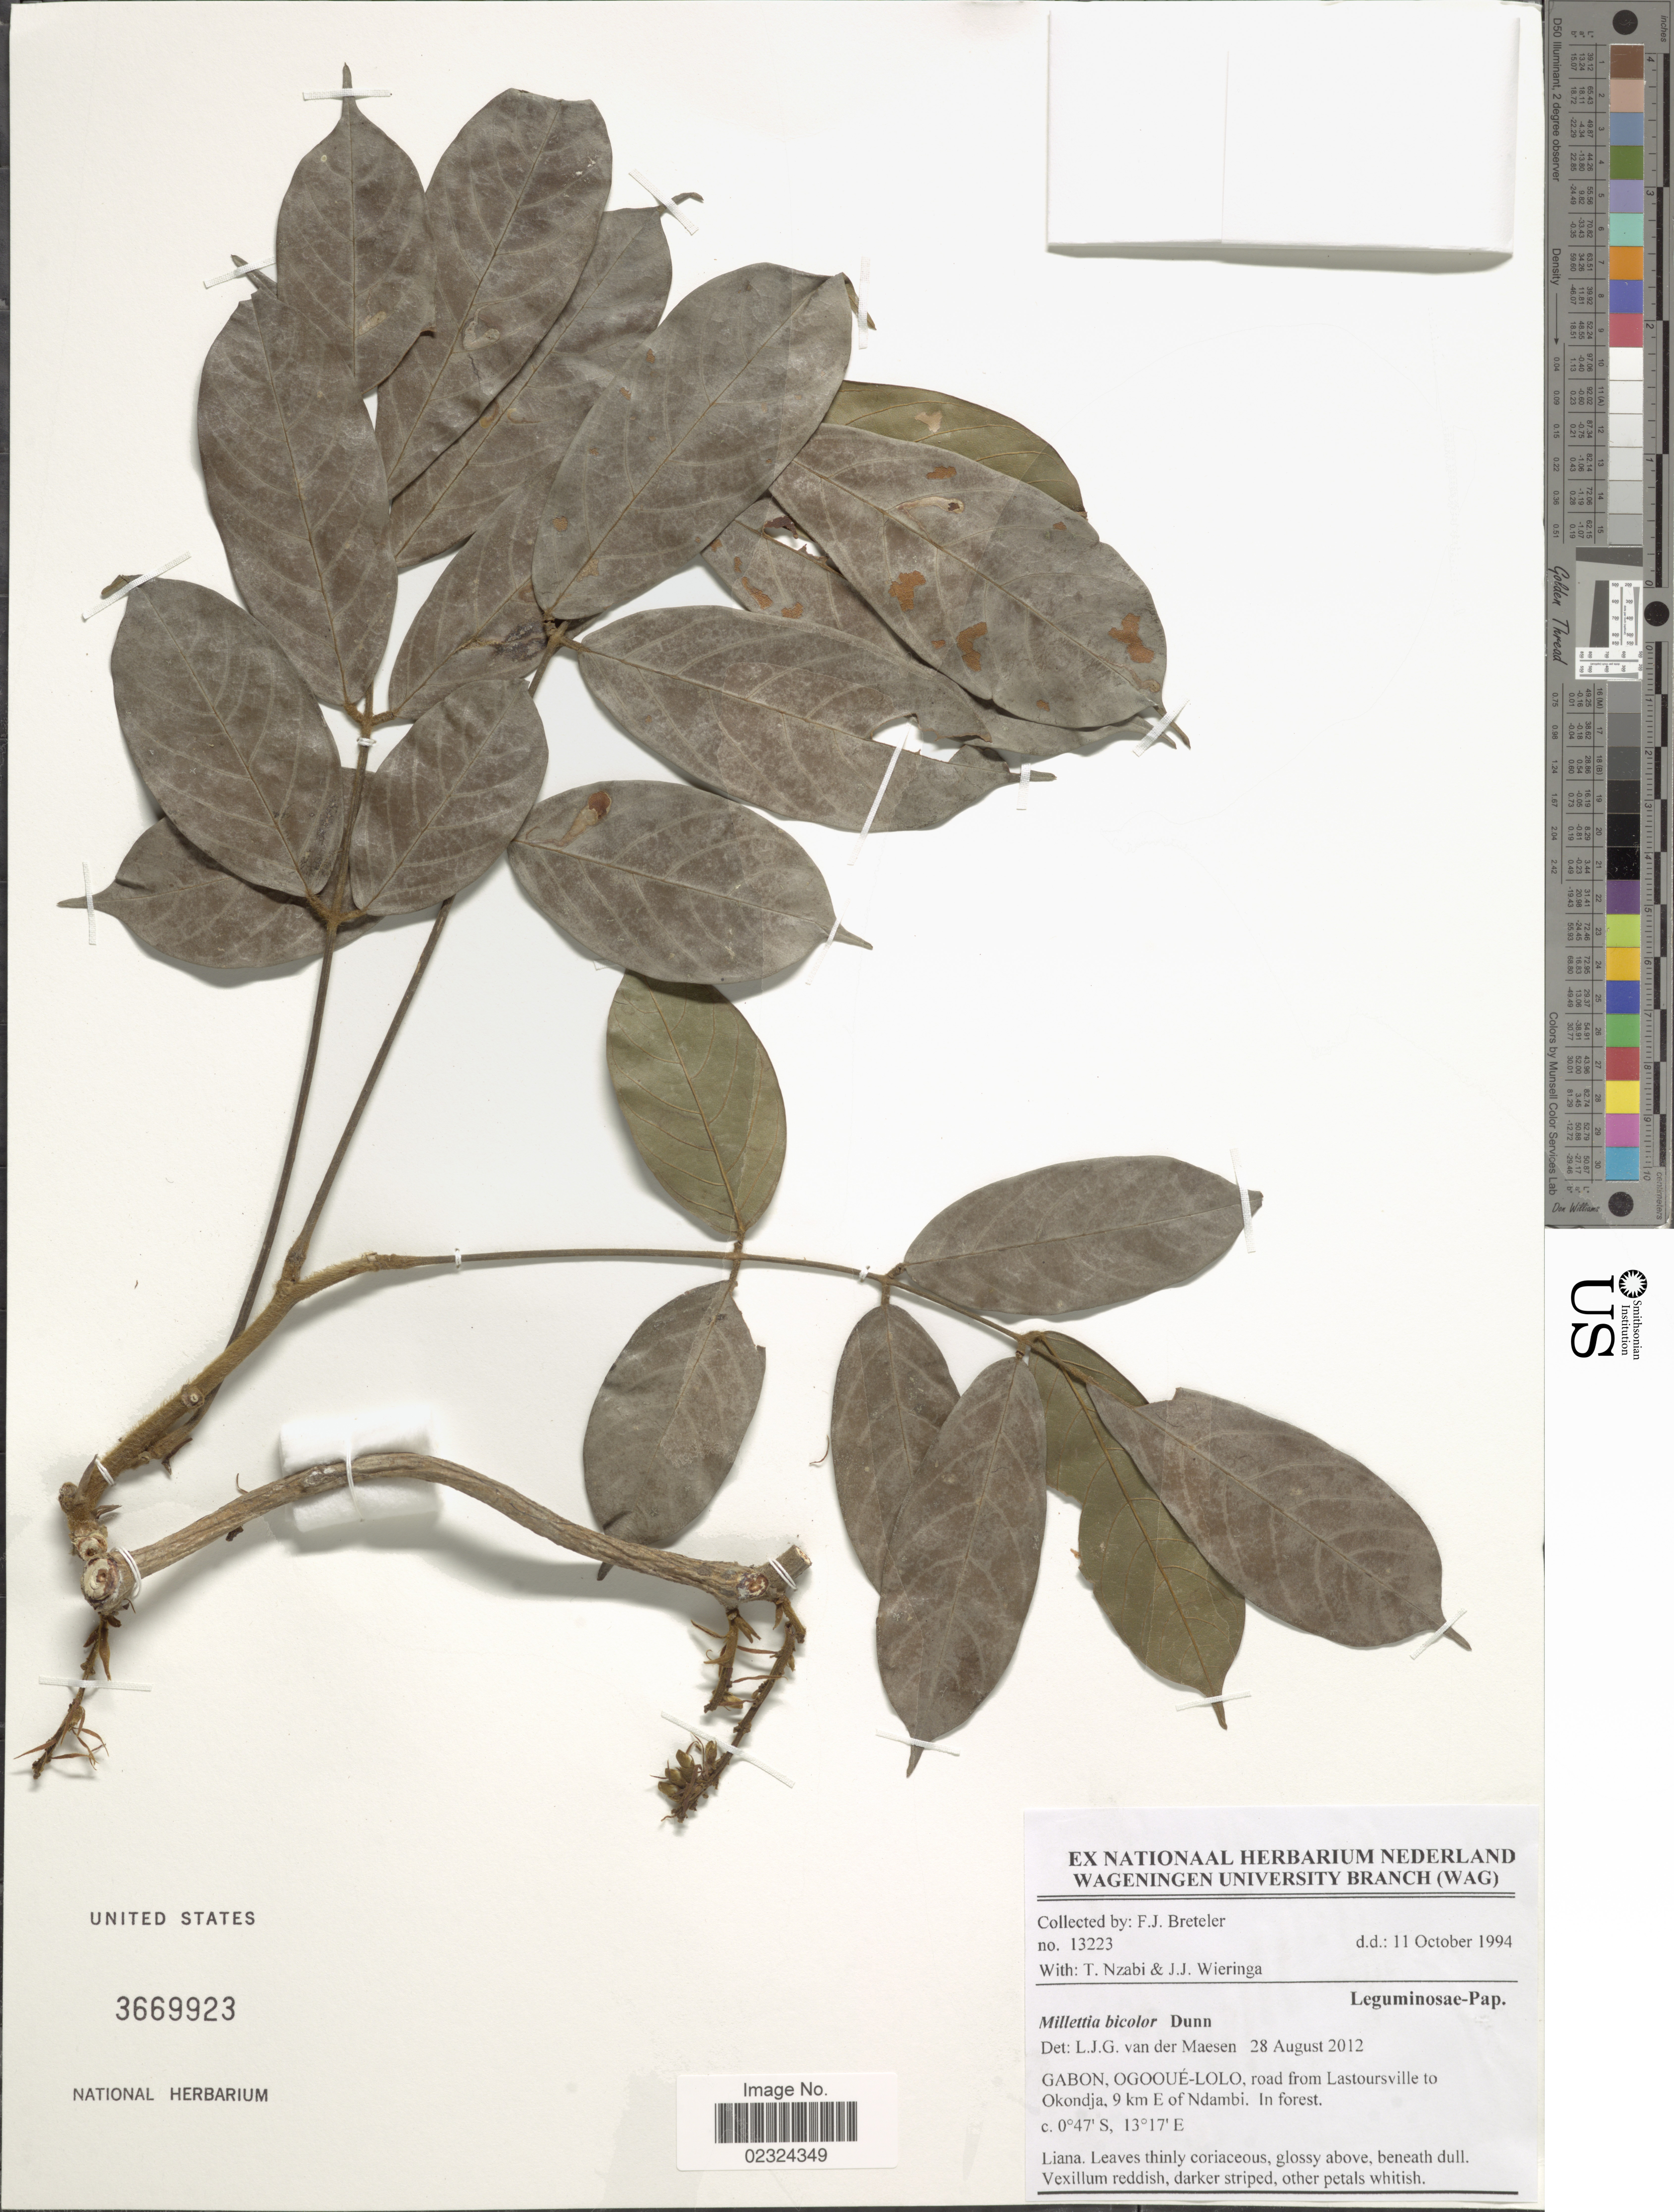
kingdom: Plantae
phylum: Tracheophyta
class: Magnoliopsida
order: Fabales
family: Fabaceae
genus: Millettia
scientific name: Millettia bicolor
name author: Dunn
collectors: F. J. Breteler, T. Nzabi & J. Wieringa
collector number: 13223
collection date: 1994-10-11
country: Gabon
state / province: Ogooue-Lolo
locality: Road from Lastoursville to Okondja, 9 km E of Ndambi.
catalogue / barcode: US 3669923